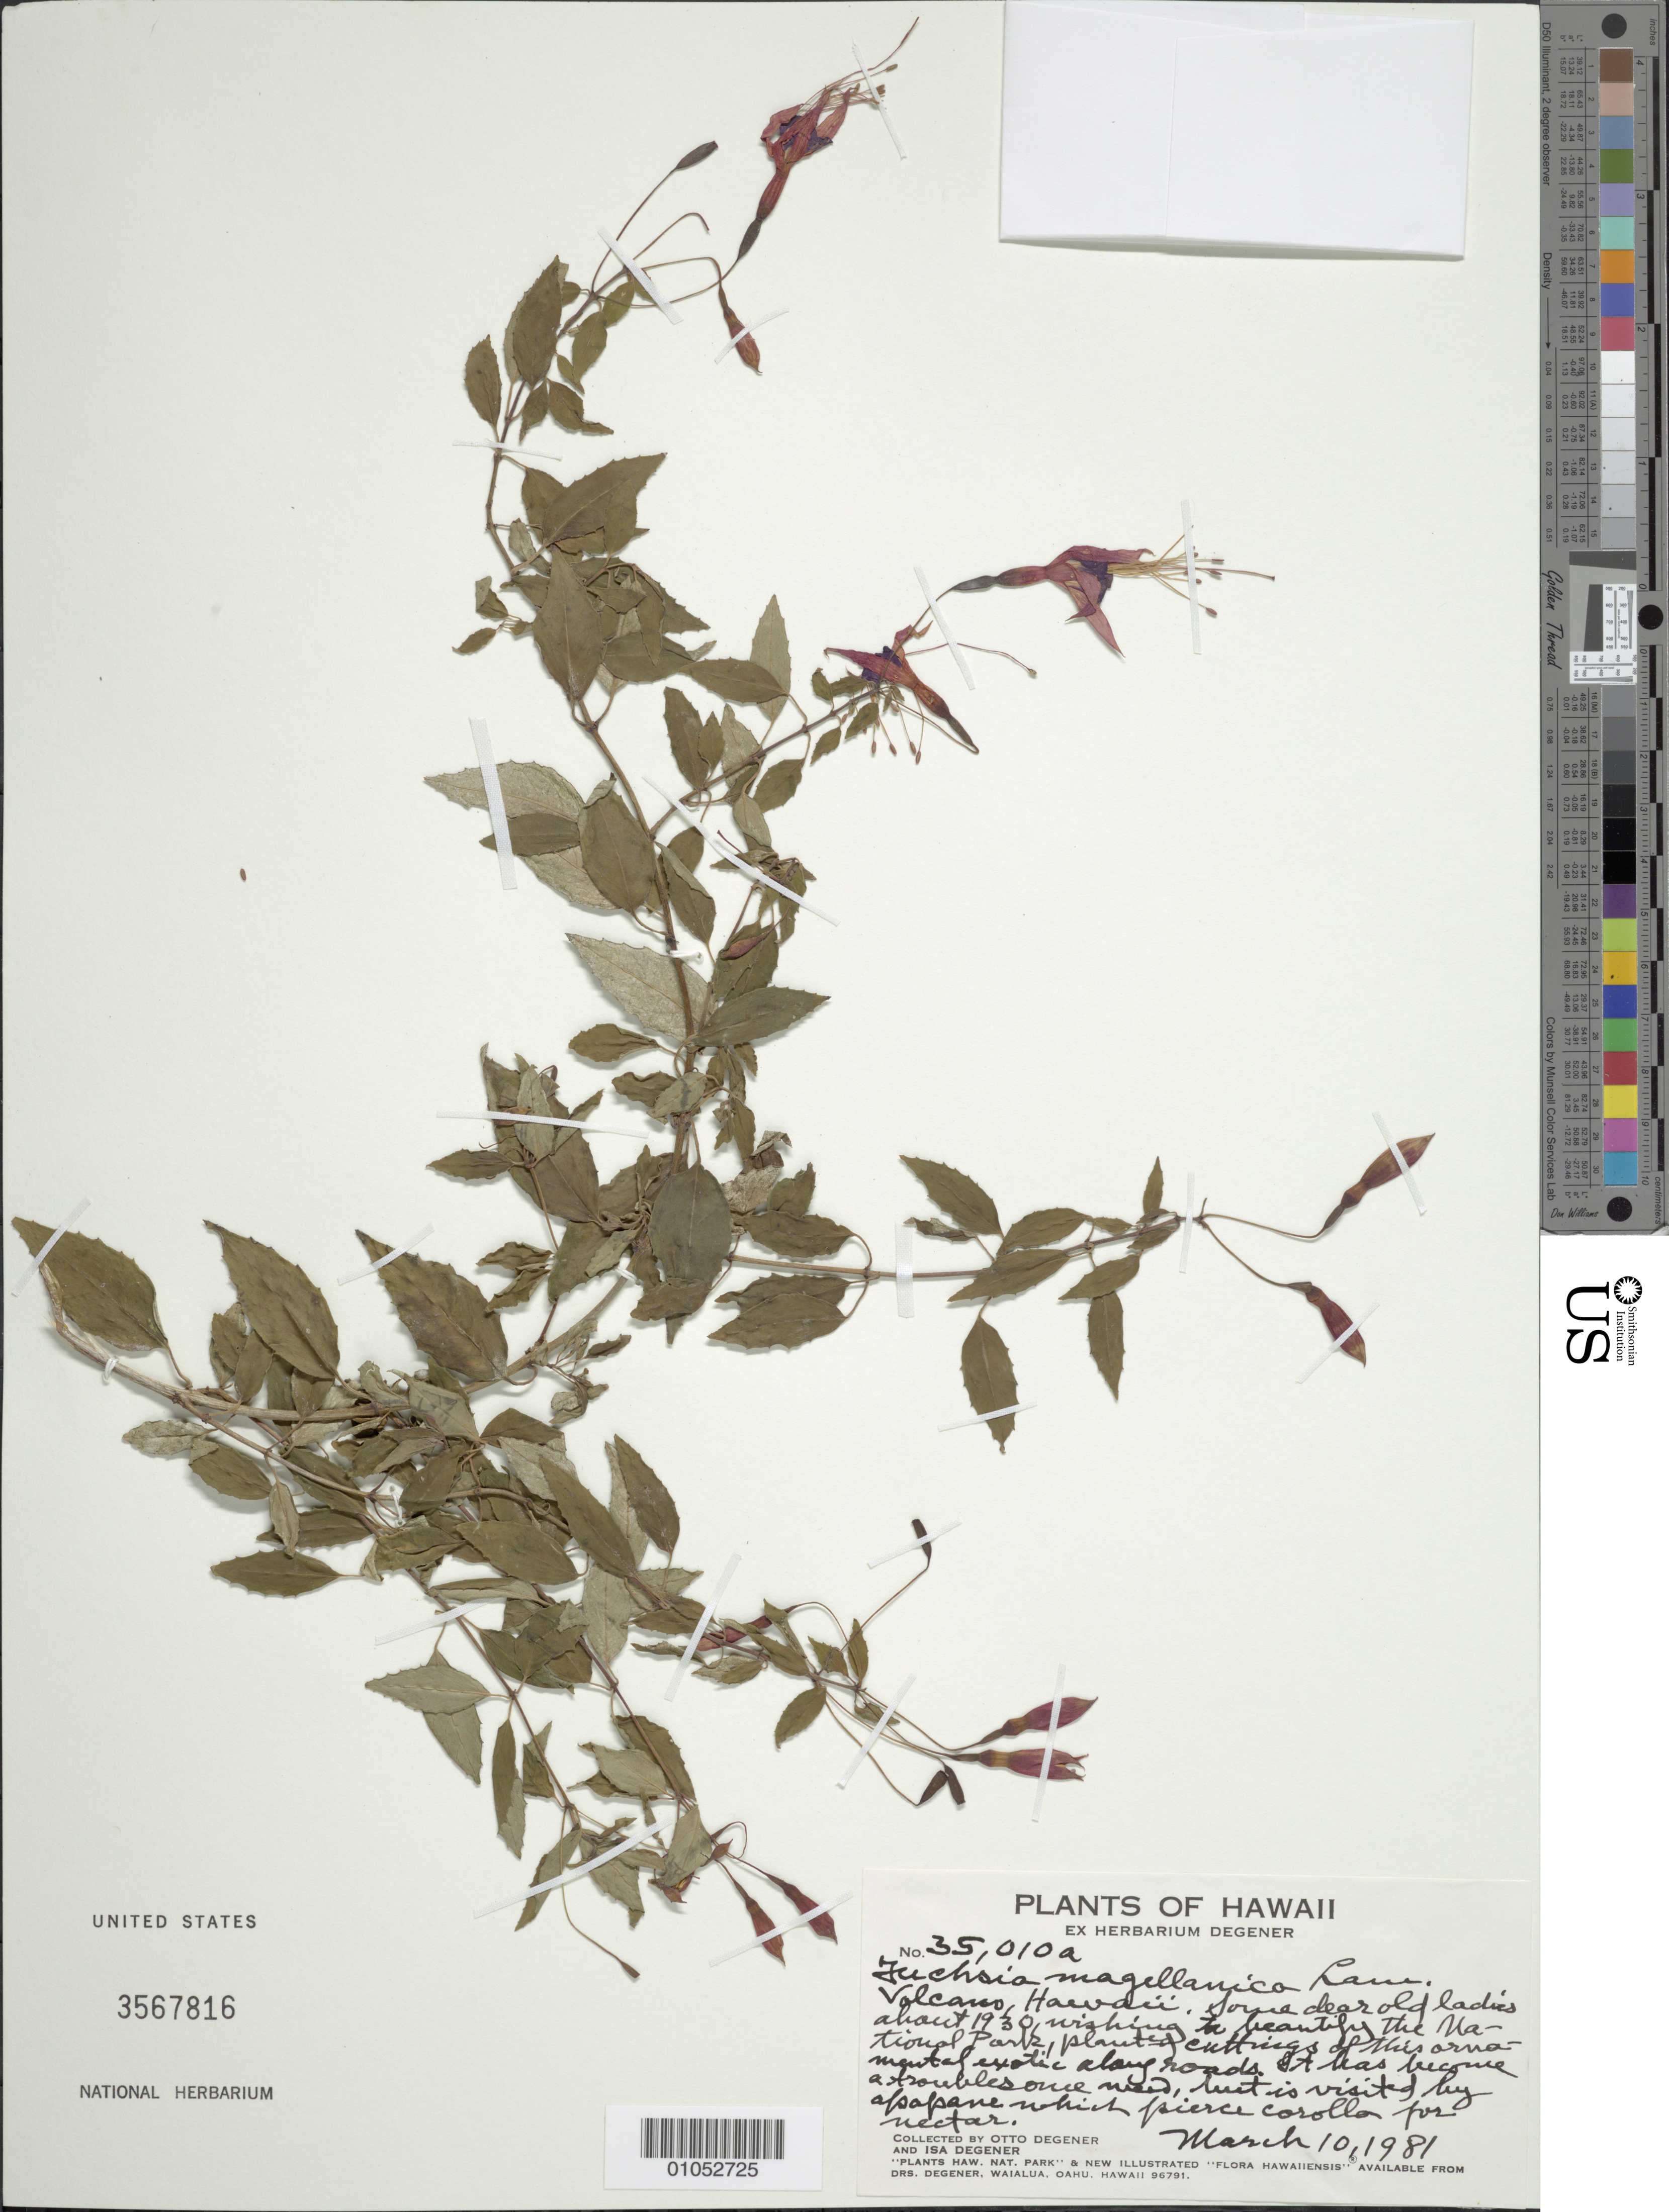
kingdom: Plantae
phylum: Tracheophyta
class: Magnoliopsida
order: Myrtales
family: Onagraceae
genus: Fuchsia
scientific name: Fuchsia magellanica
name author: Lam.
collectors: O. Degener & I. Degener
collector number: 35010a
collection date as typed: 10 Mar 1981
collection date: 1981-03-10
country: United States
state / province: Hawaii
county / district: Hawaii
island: Hawaii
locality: Volcano, Hawaii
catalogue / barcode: US 3567816